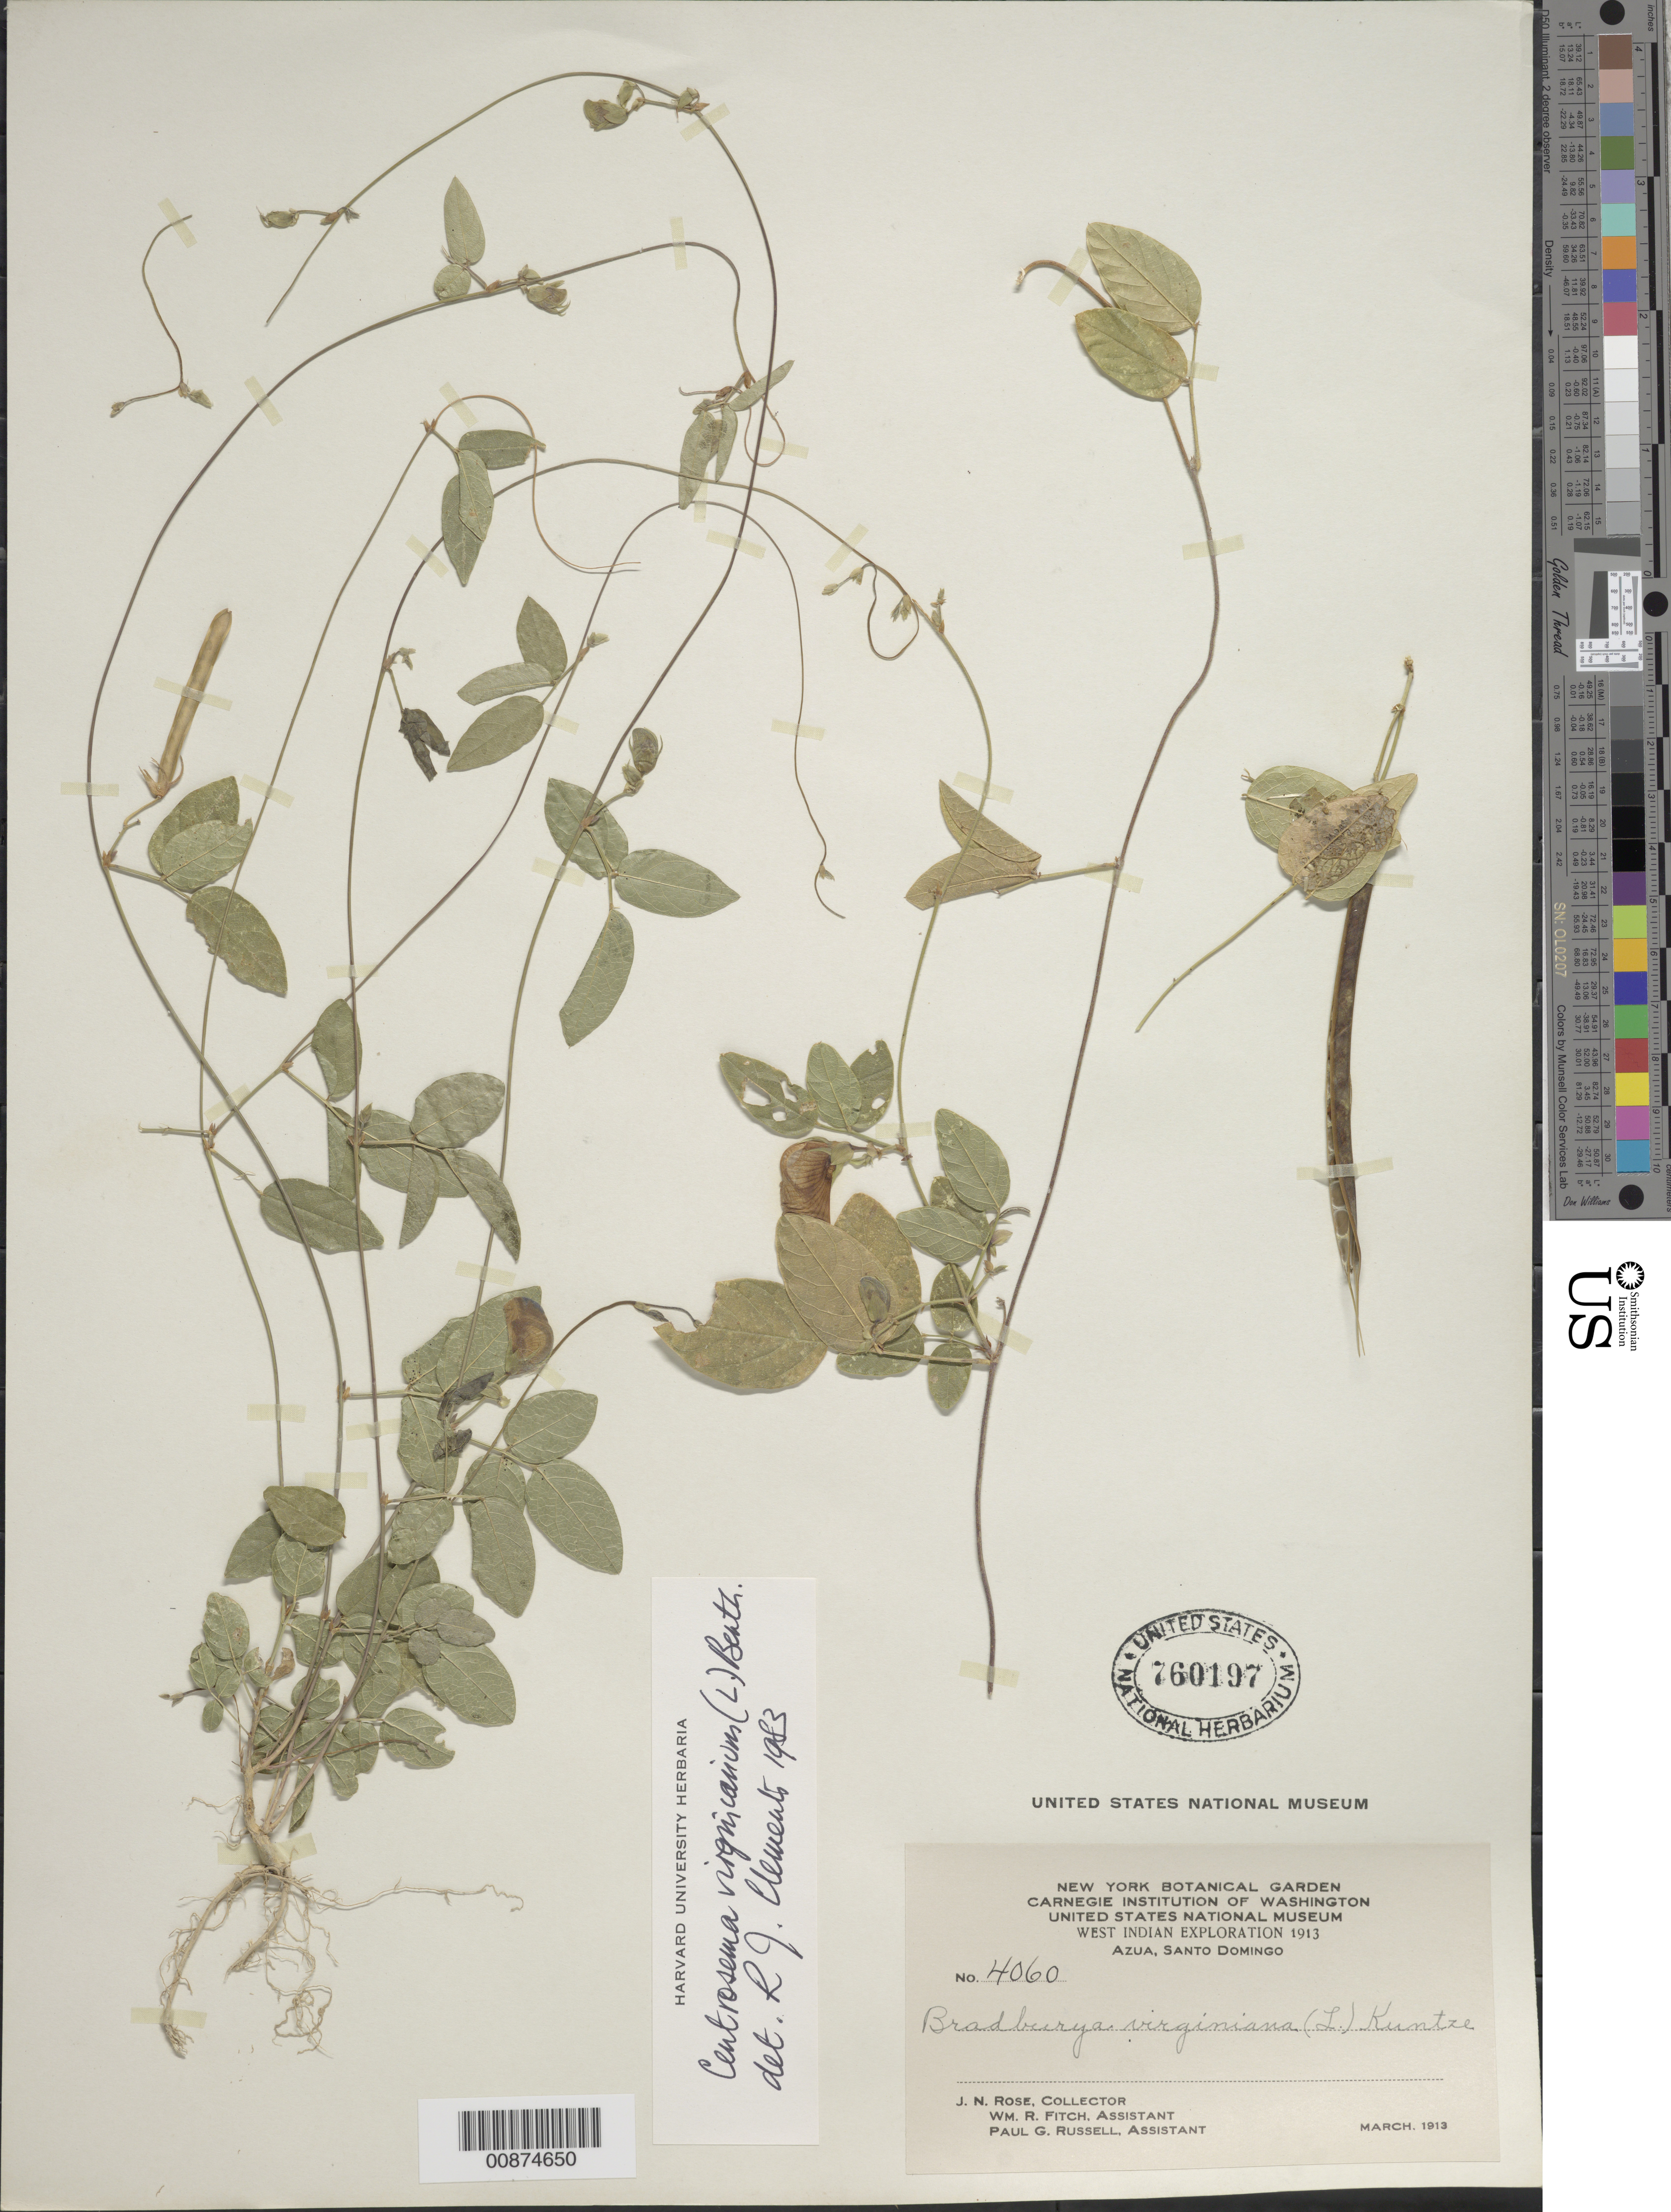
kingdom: Plantae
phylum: Tracheophyta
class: Magnoliopsida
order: Fabales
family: Fabaceae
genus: Centrosema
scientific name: Centrosema virginianum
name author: (L.) Benth.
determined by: Clements, R. J.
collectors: J. N. Rose, W. R. Fitch & P. G. Russell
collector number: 4060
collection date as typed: Mar 1913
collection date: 1913-03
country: Dominican Republic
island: Hispaniola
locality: Azua, Santo Domingo.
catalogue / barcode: US 760197